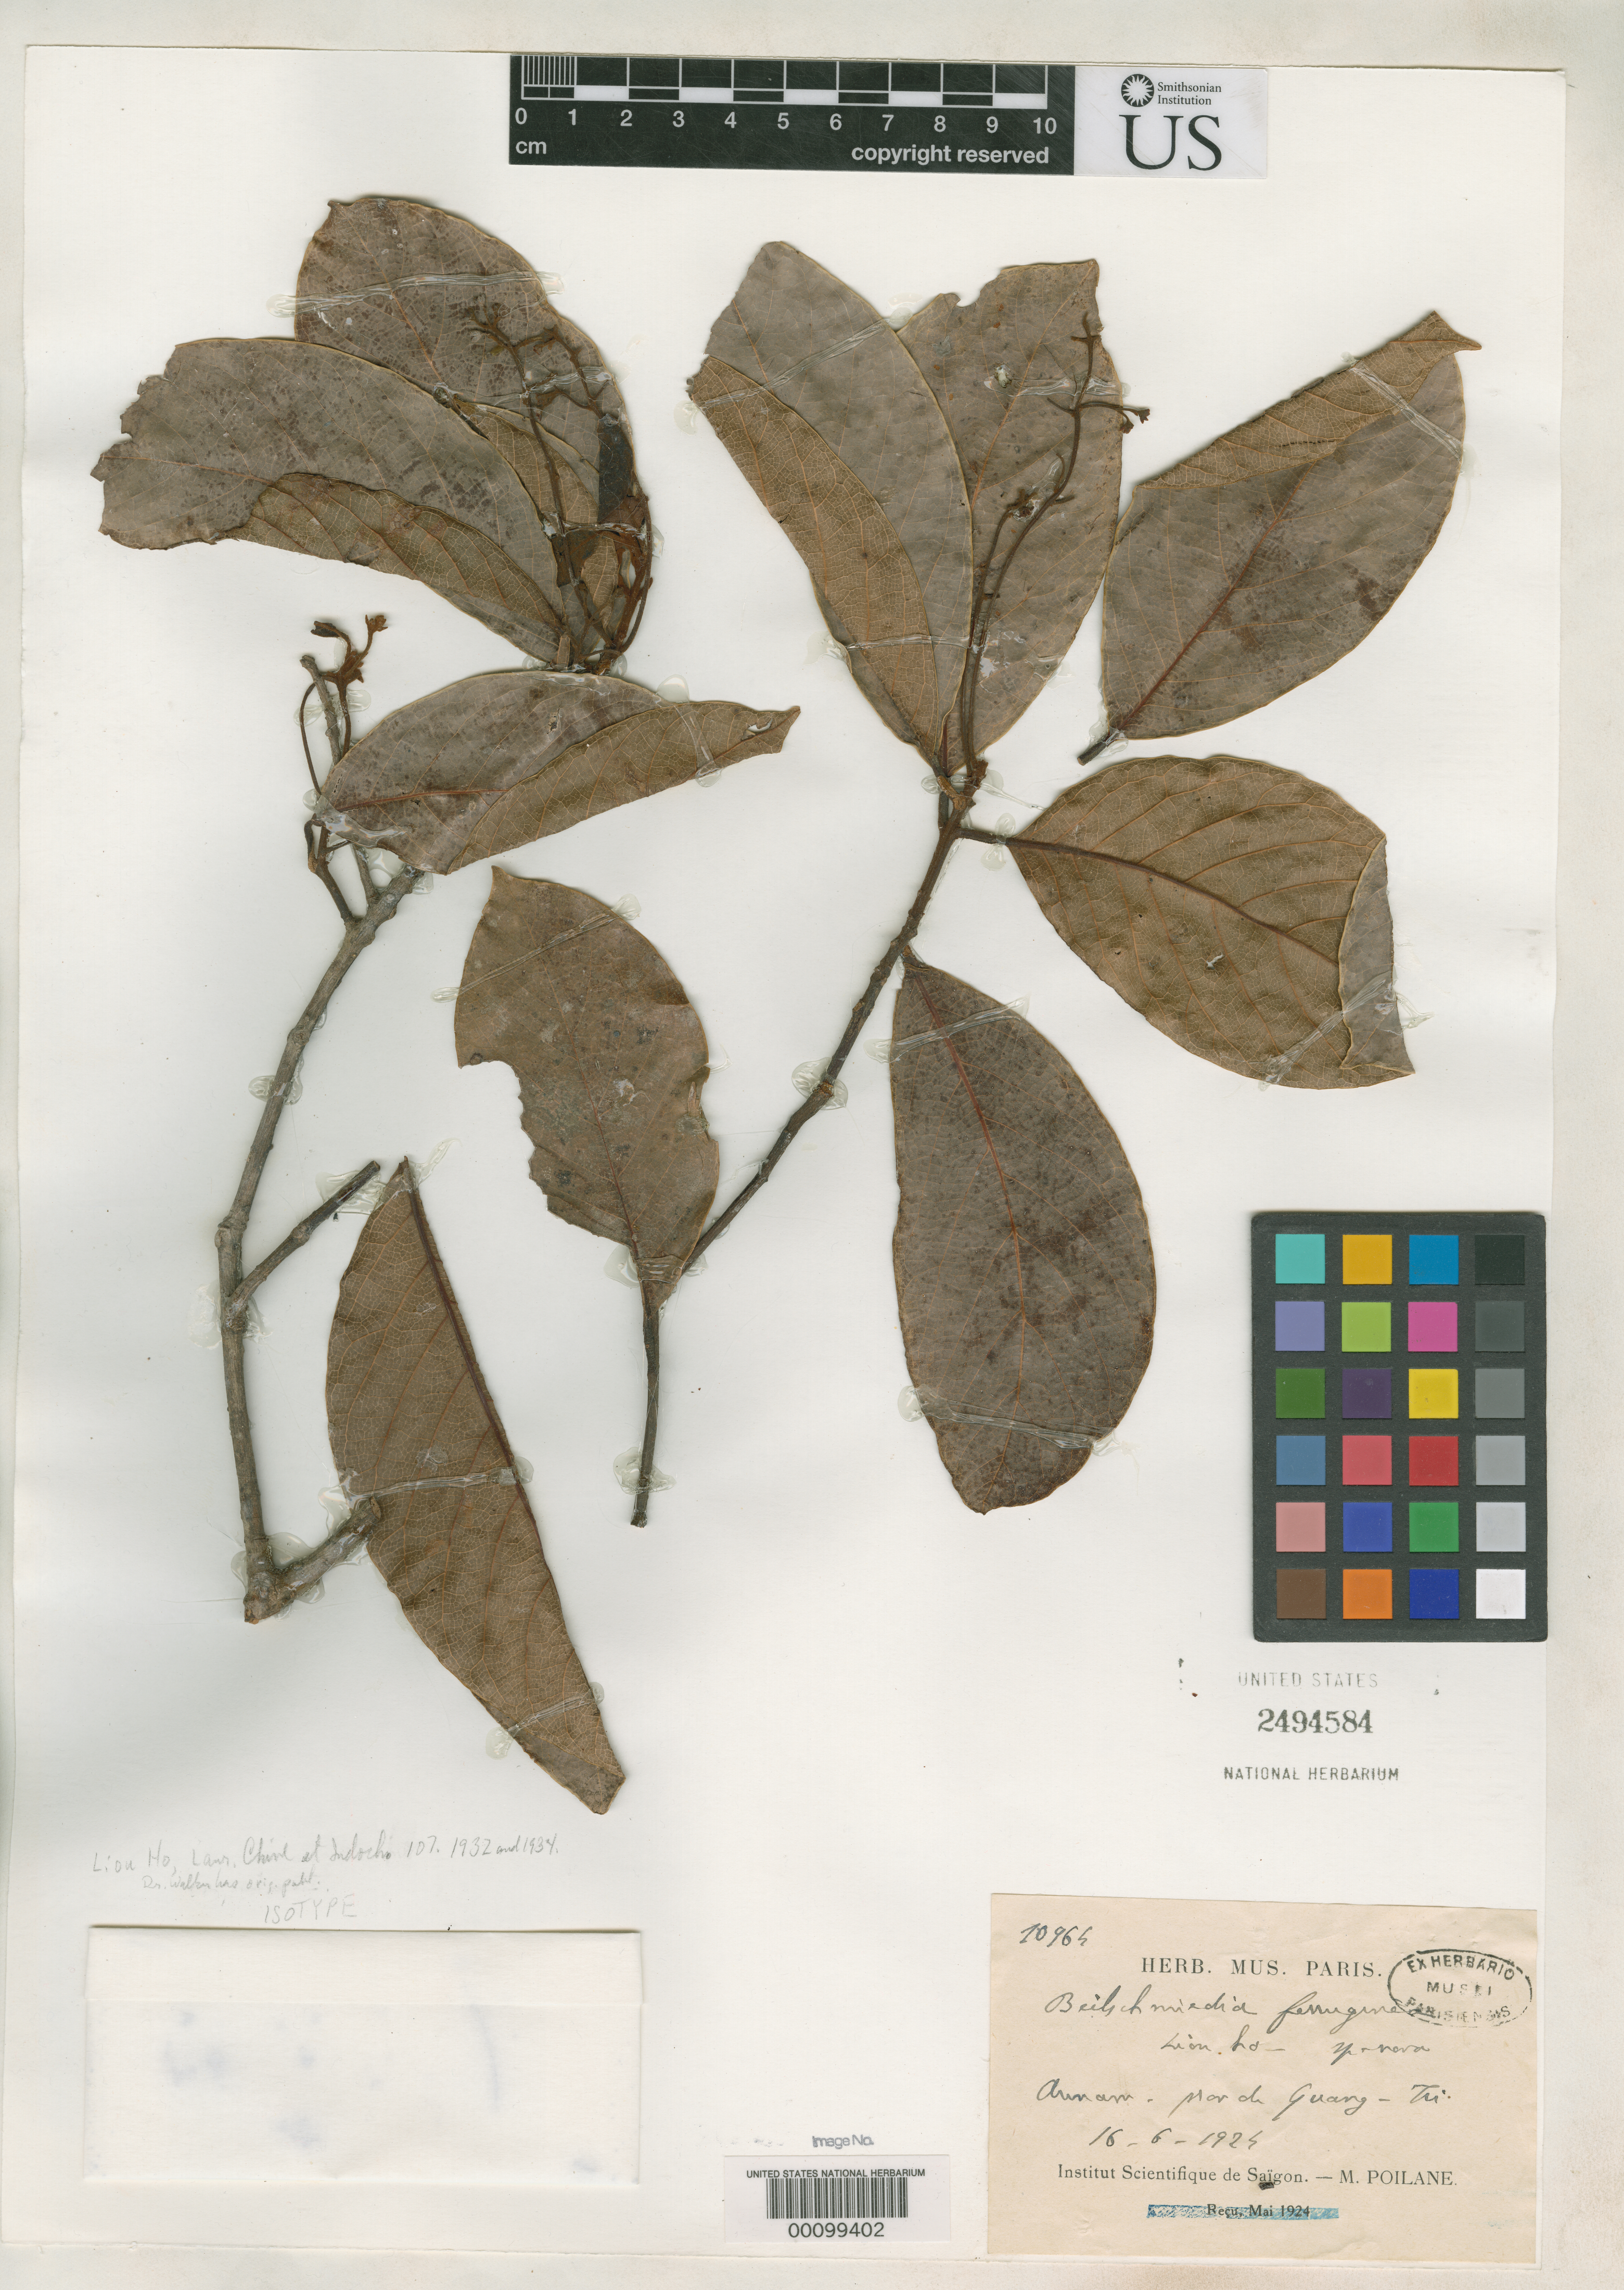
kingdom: Plantae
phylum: Tracheophyta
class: Magnoliopsida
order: Laurales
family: Lauraceae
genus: Beilschmiedia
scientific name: Beilschmiedia ferruginea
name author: H. Liu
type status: Isotype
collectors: E. Poilane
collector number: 10964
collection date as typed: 16 Jun 1924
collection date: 1924-06-16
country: Vietnam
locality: Quang Tri.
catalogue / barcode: US 2494584